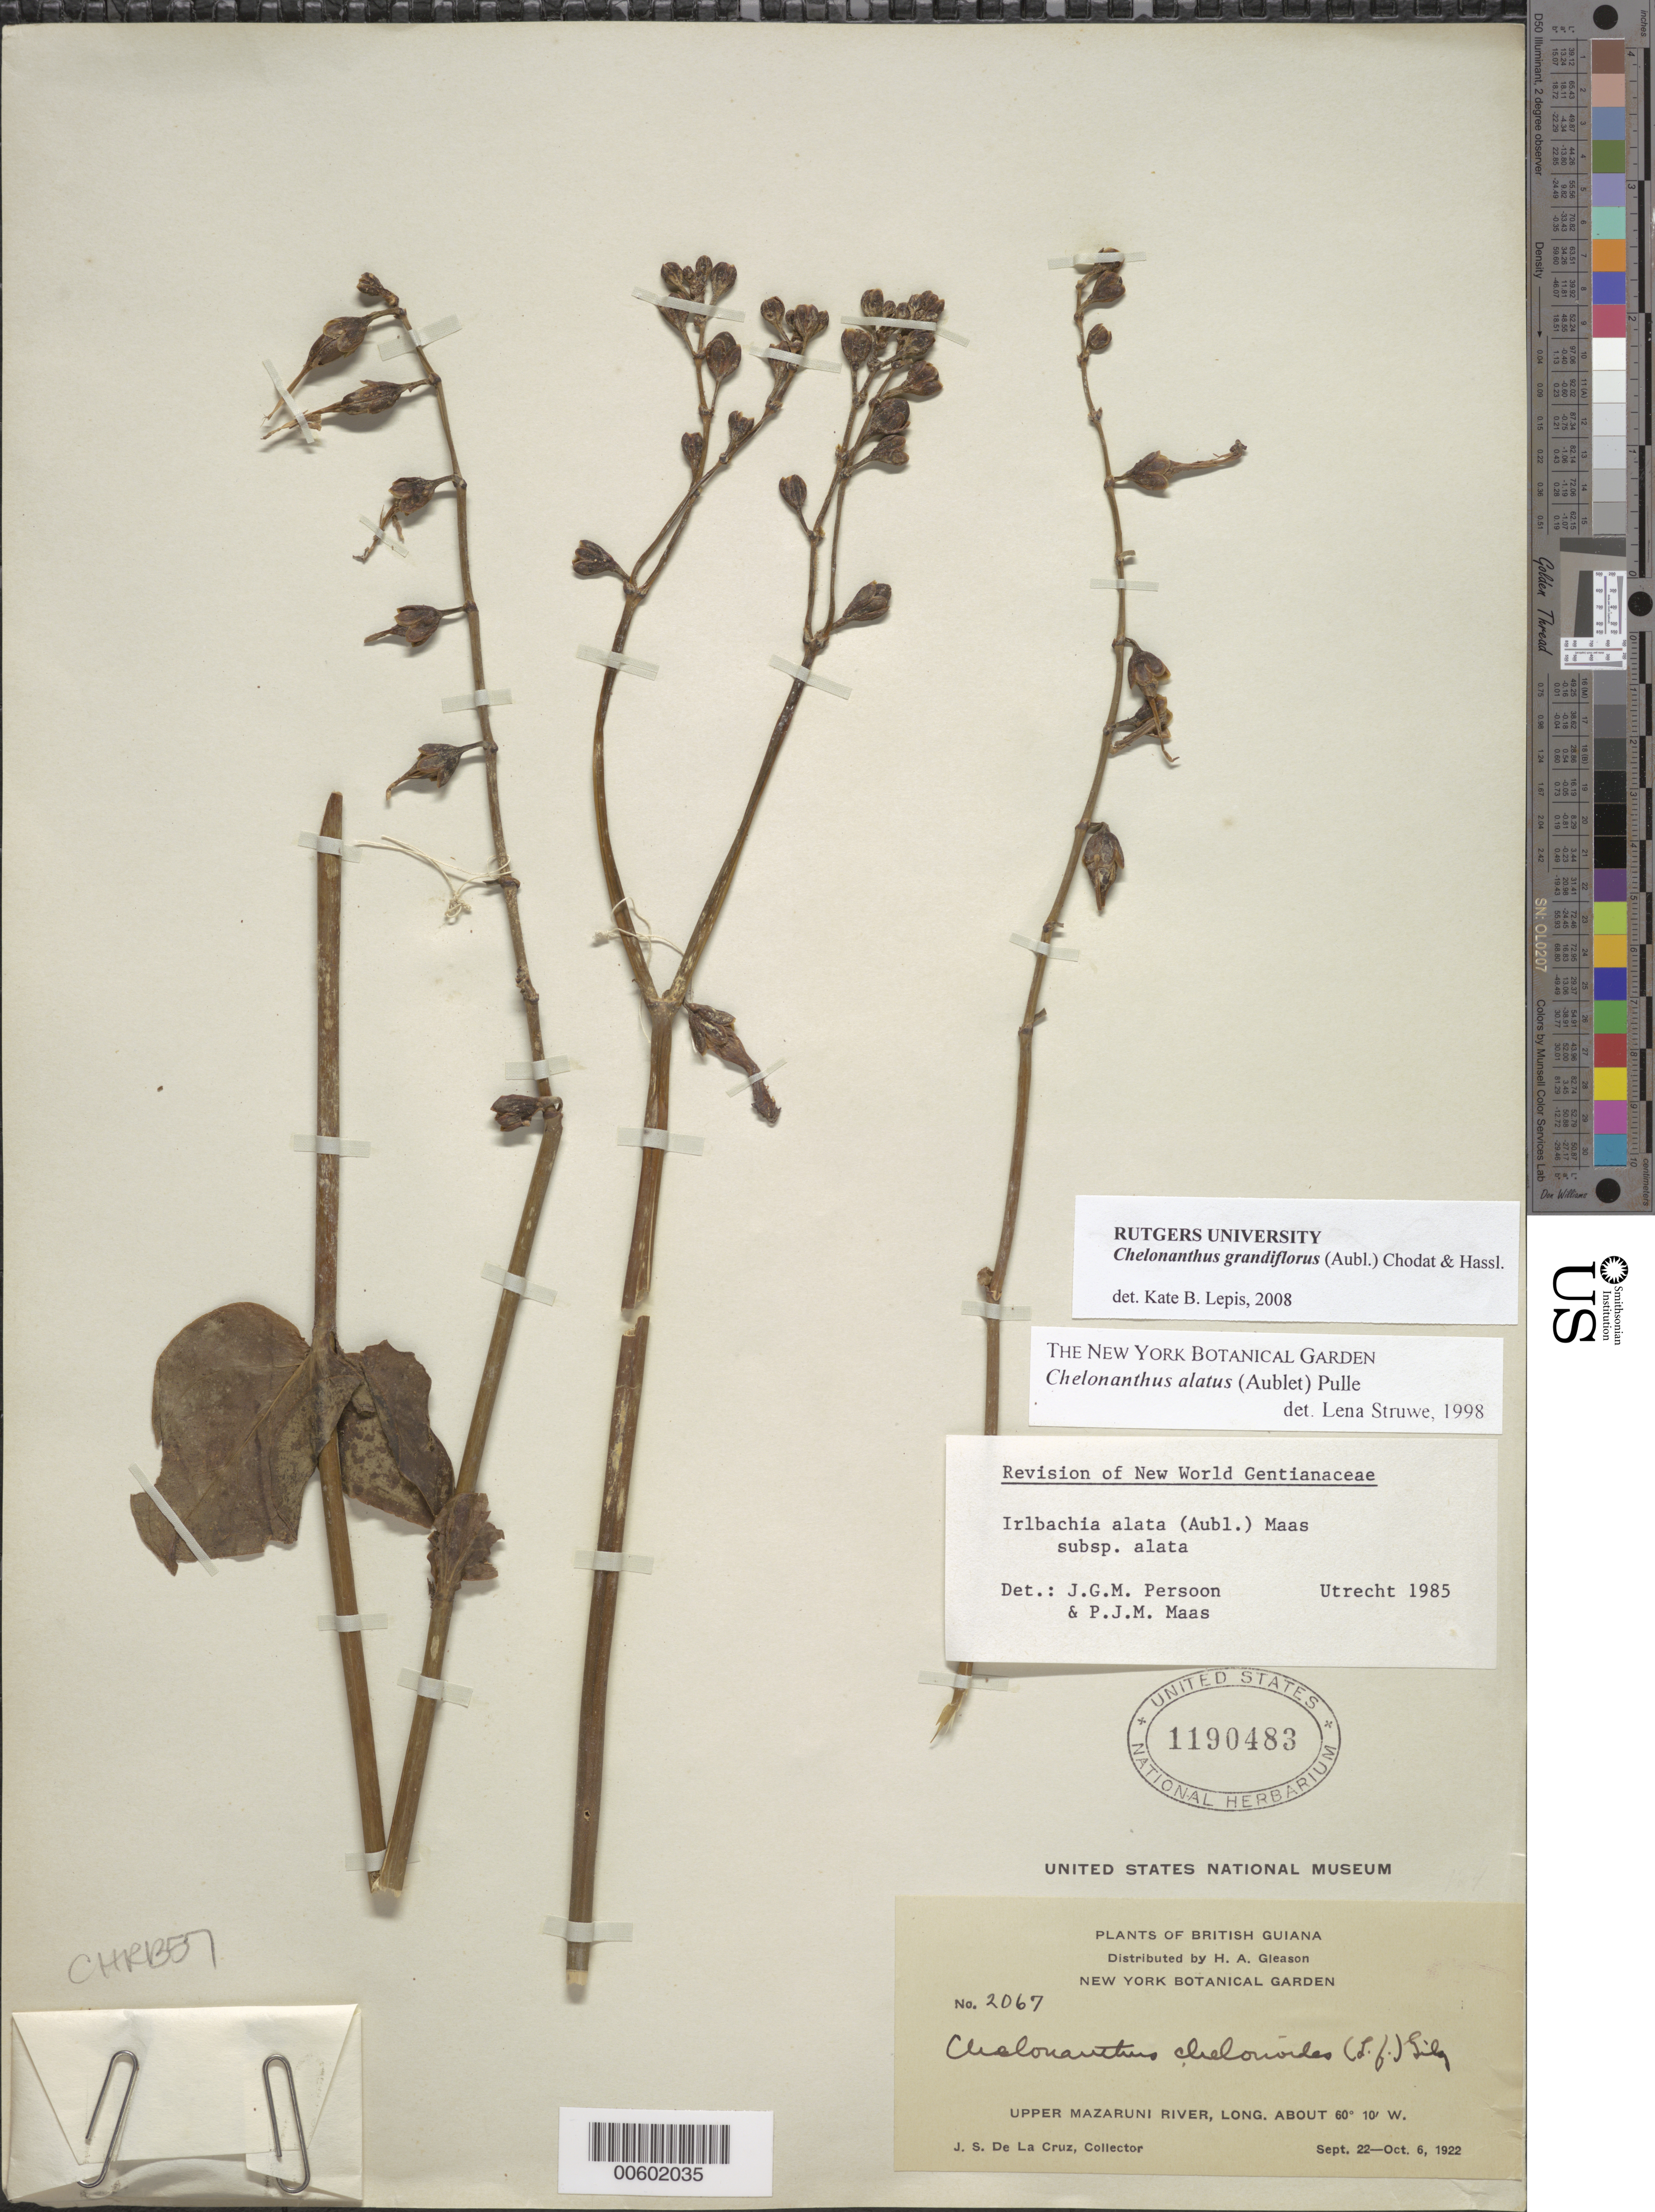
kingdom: Plantae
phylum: Tracheophyta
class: Magnoliopsida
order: Gentianales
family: Gentianaceae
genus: Chelonanthus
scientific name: Chelonanthus grandiflorus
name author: (Aubl.) Chodat & Hassl.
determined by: Lepis, Kate B.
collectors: J. S. de la Cruz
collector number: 2067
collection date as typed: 22-Sep-22 to 6-Oct-22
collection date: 1922-09-22/1922-10-06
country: Guyana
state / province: Cuyuni-Mazaruni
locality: Upper Mazaruni R.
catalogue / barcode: US 1190483